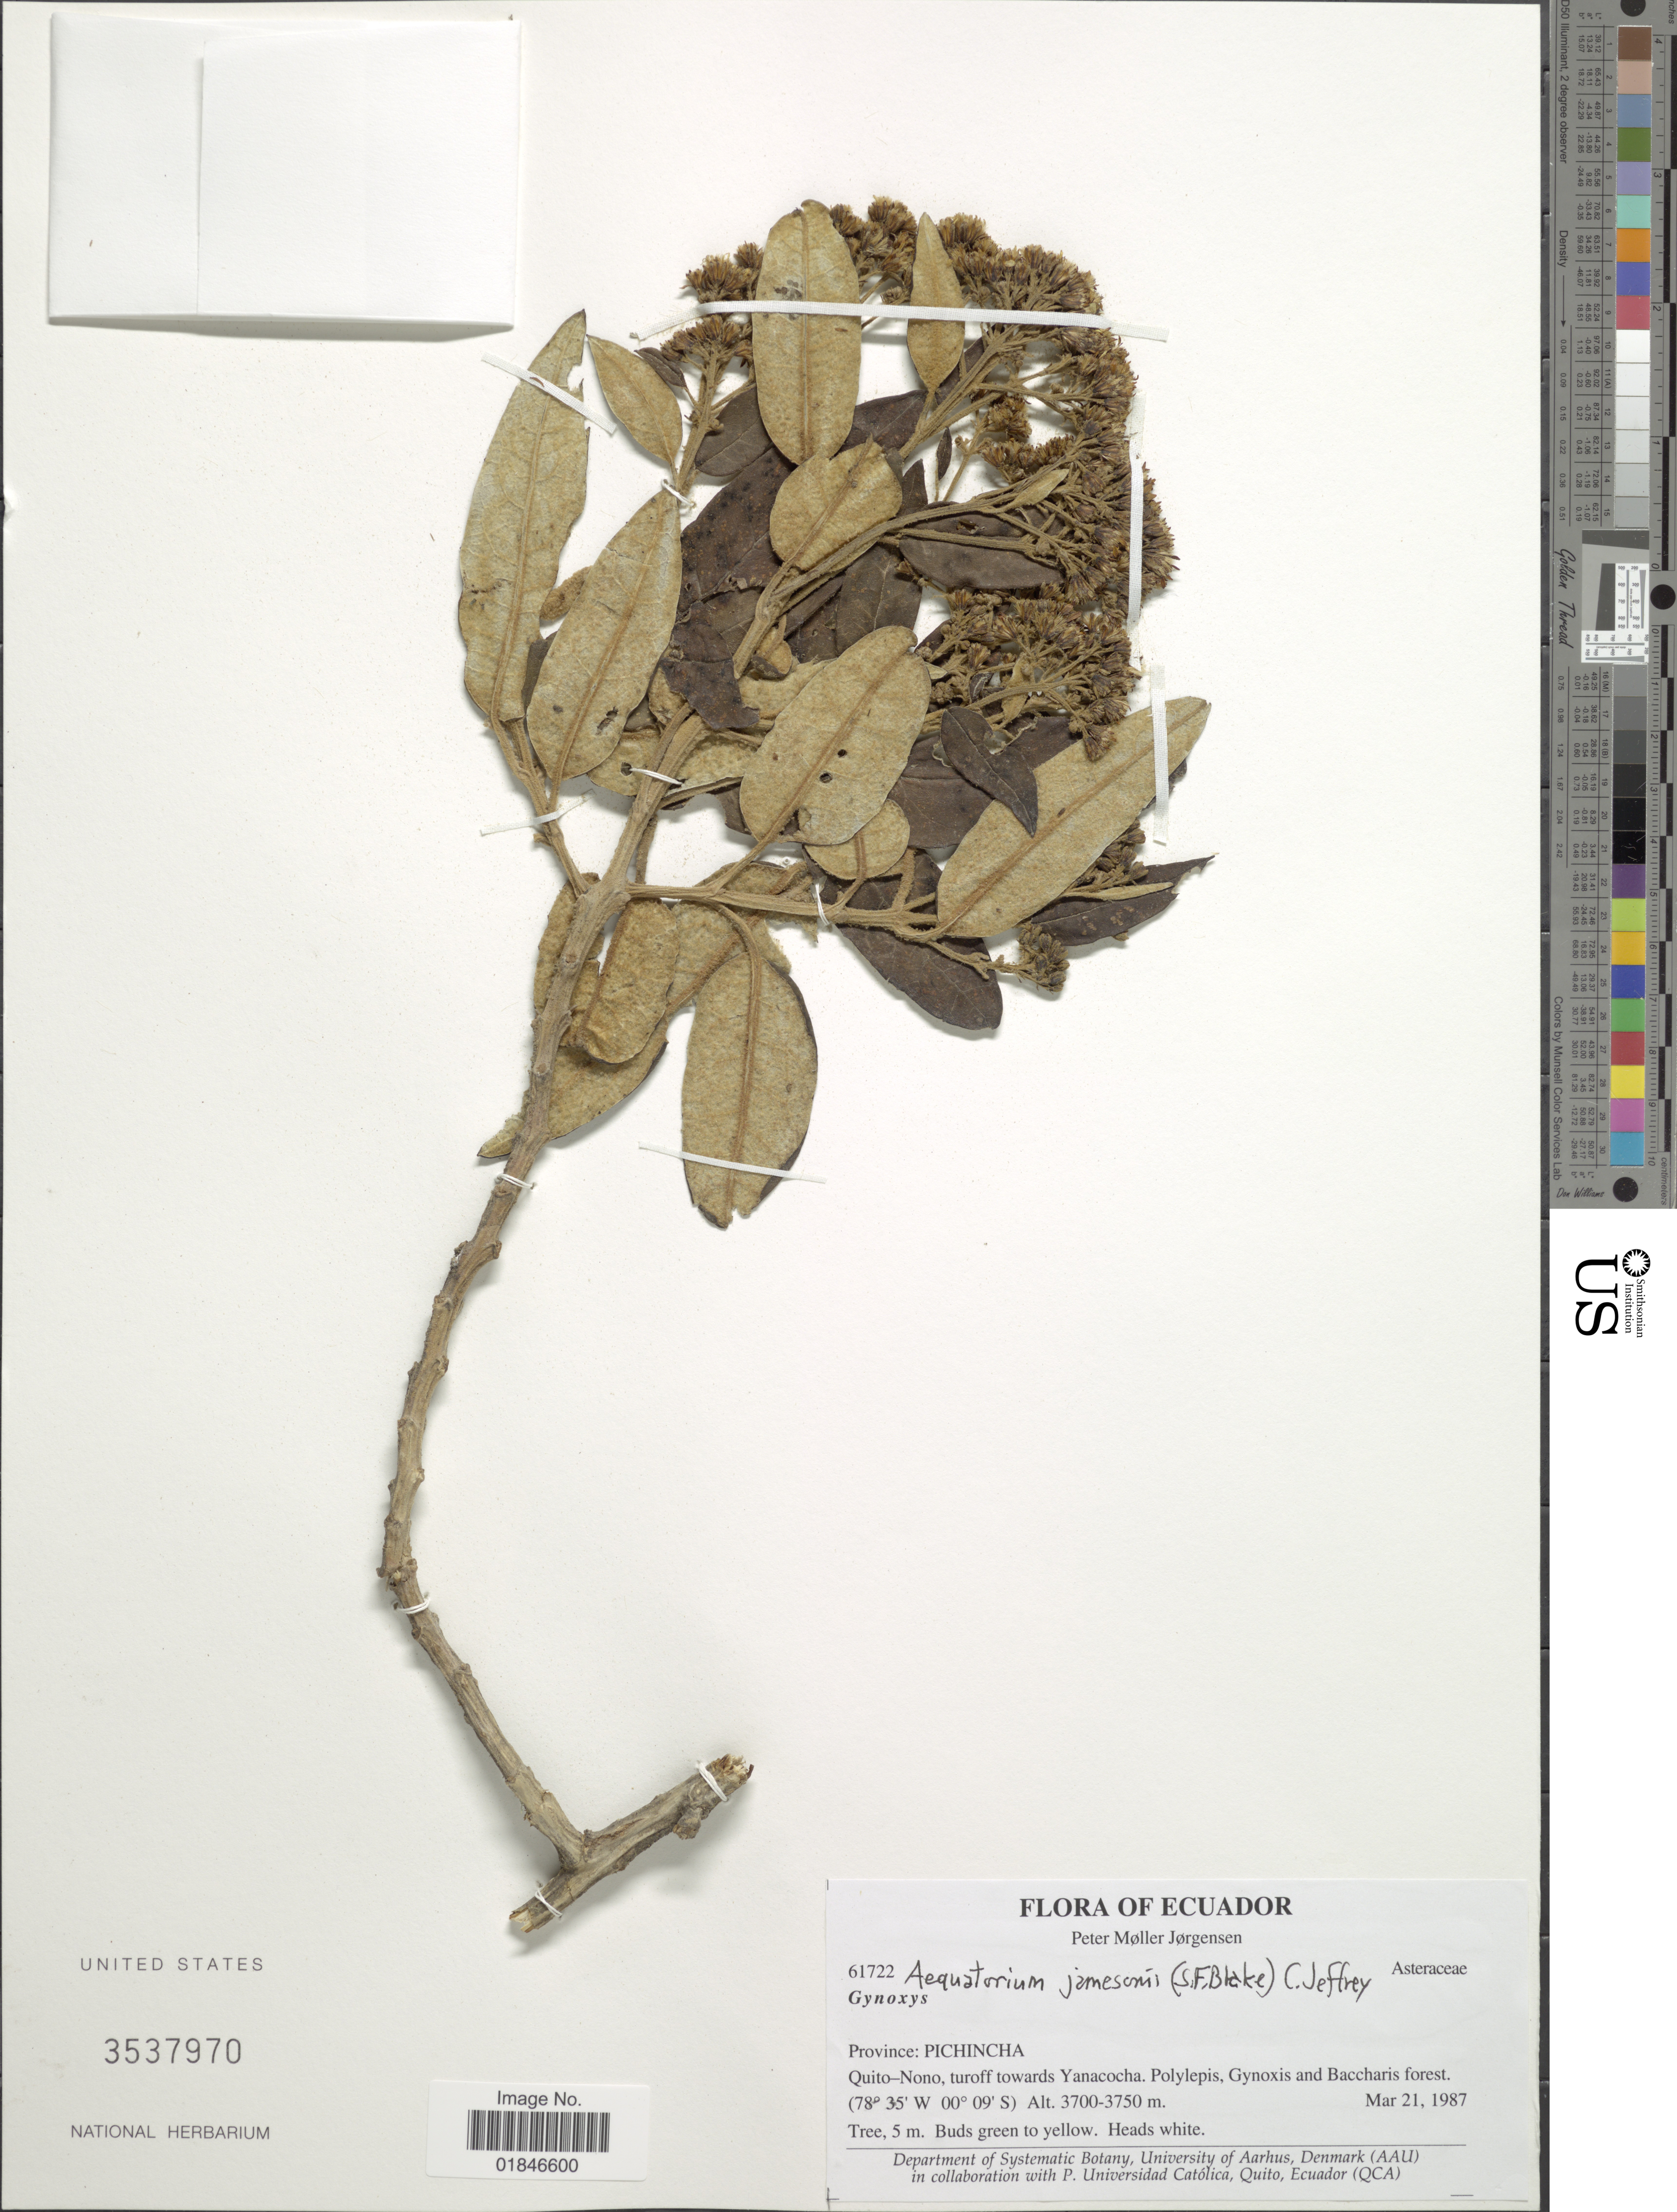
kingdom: Plantae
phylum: Tracheophyta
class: Magnoliopsida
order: Asterales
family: Asteraceae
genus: Aequatorium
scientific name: Aequatorium jamesonii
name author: (S.F. Blake) C. Jeffrey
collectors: P. M. Jørgensen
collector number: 61722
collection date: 1987-03-21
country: Ecuador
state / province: Pichincha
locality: Province: Pichincha. Quito-Non, turnoff Yanacocha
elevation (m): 3700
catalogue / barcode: US 3537970